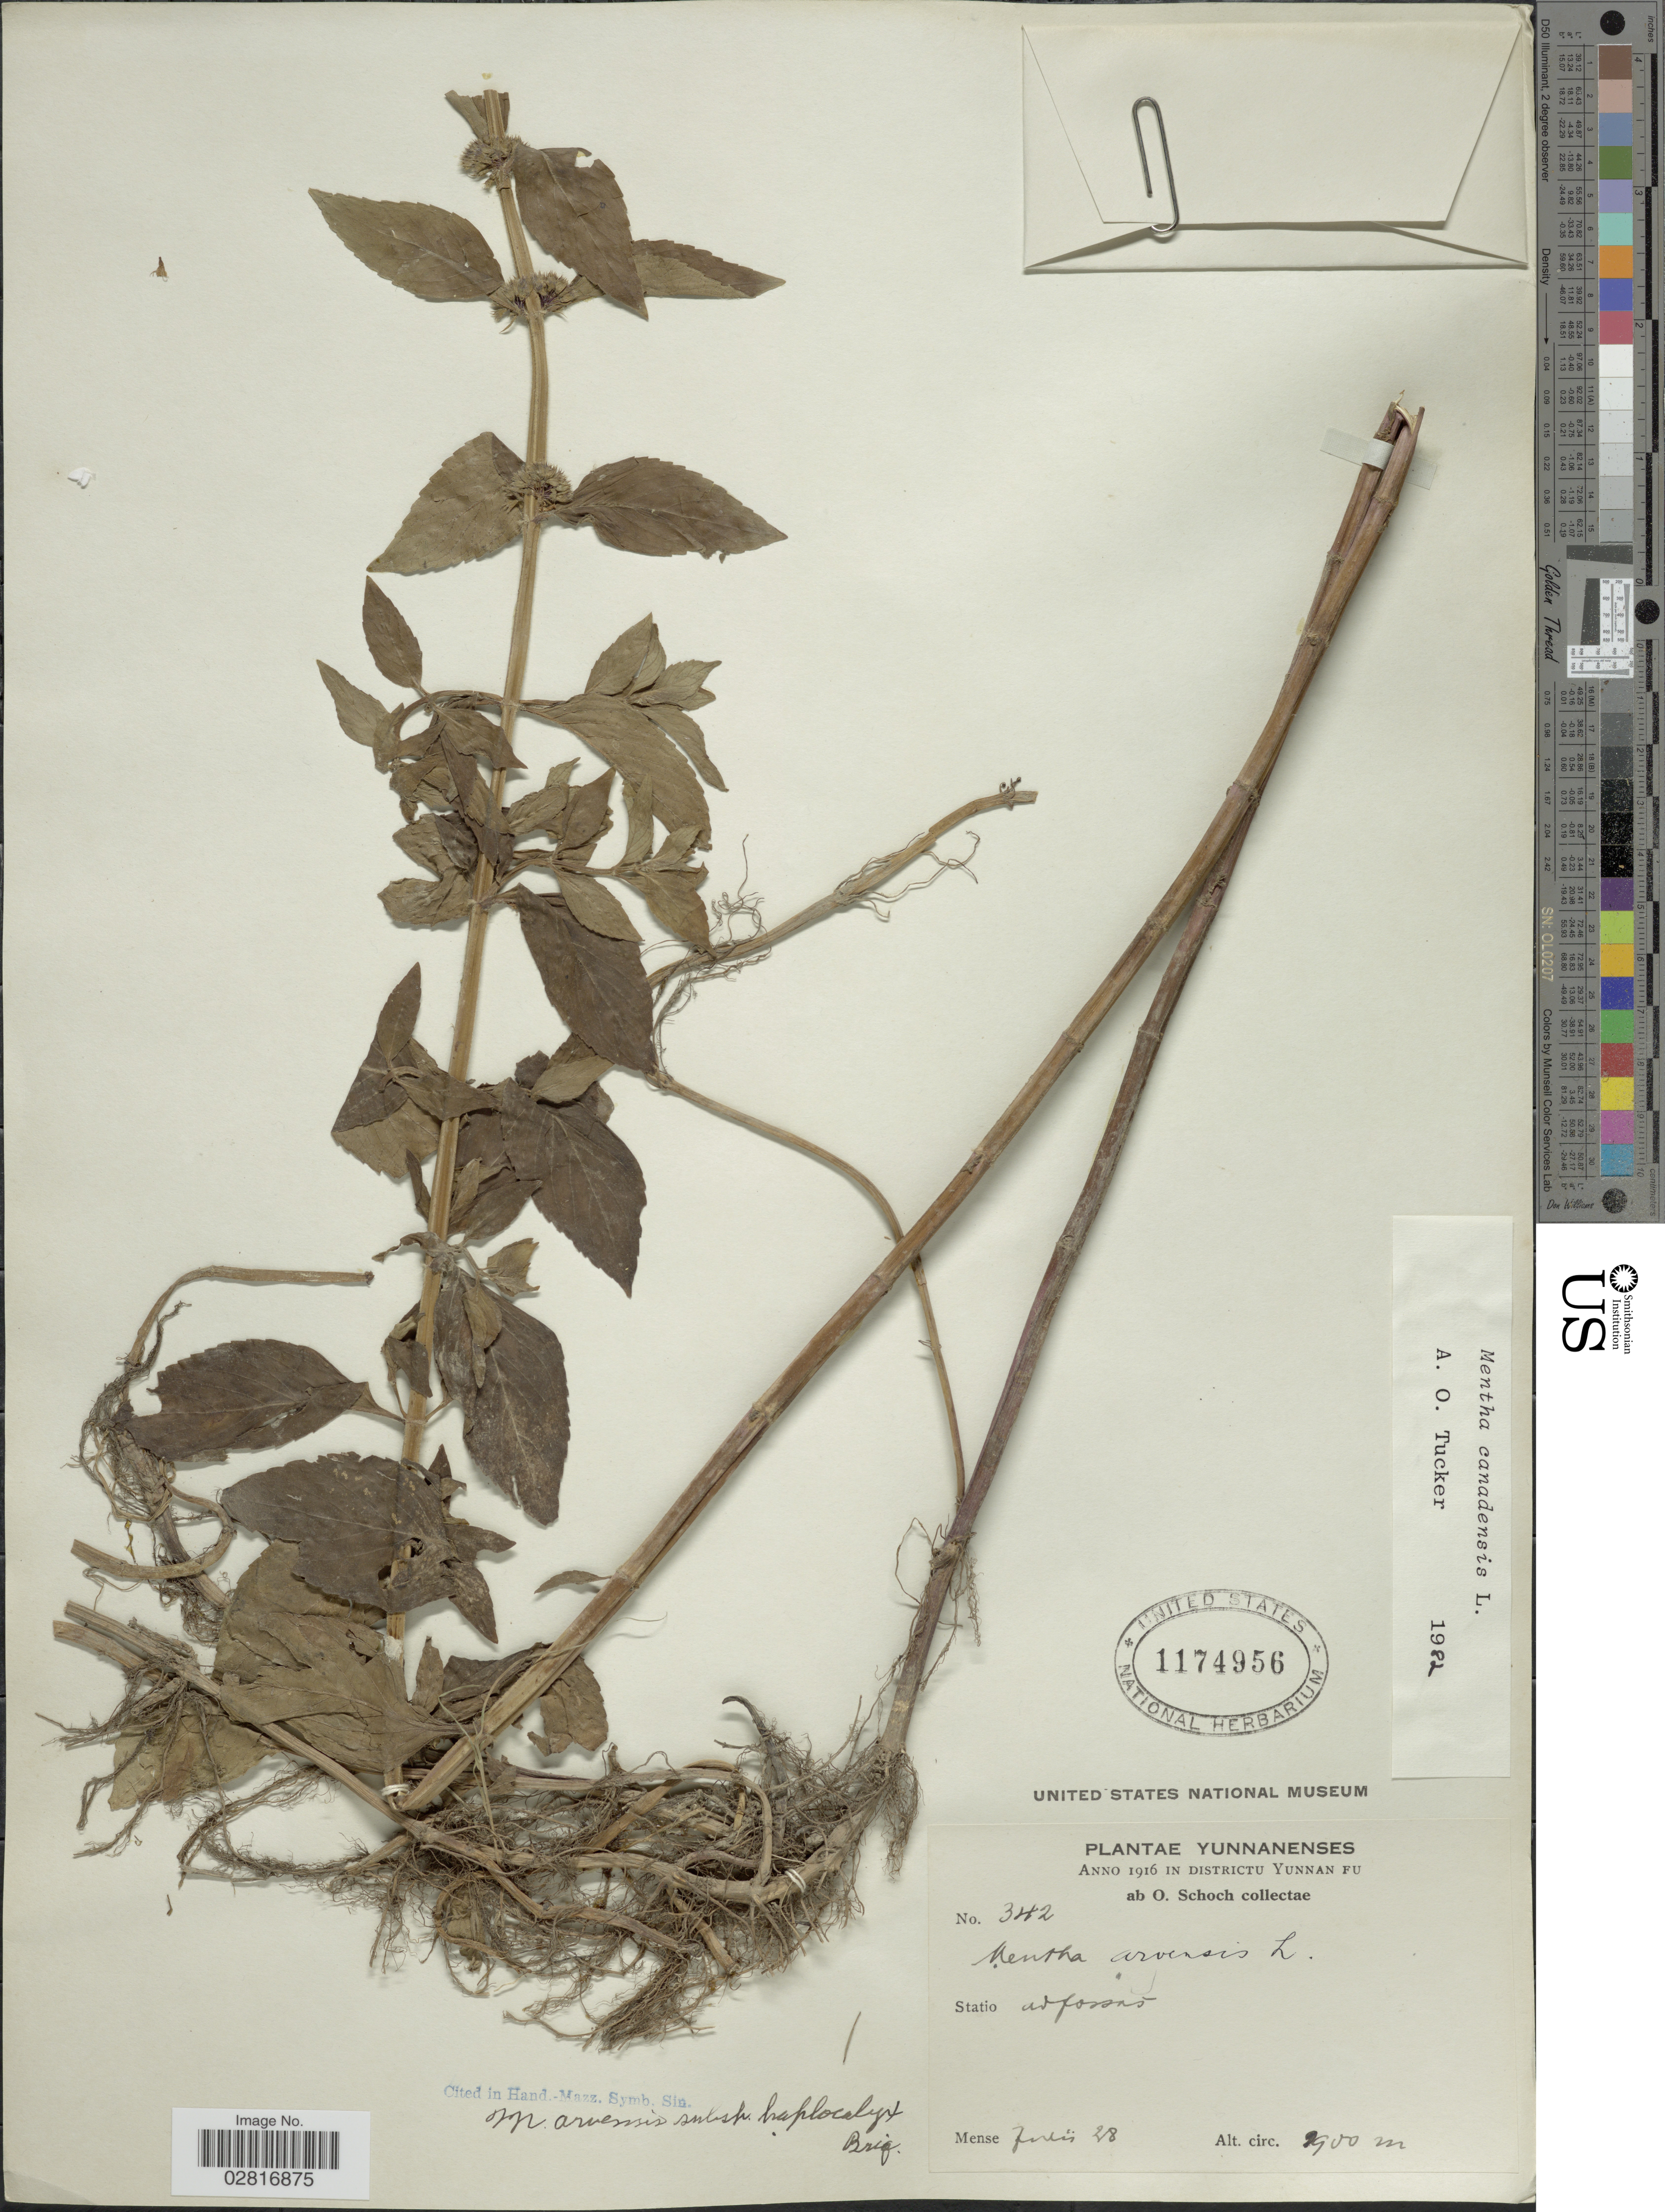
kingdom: Plantae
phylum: Tracheophyta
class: Magnoliopsida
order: Lamiales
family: Lamiaceae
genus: Mentha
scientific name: Mentha canadensis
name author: L.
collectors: O. Schoch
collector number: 342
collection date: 1916-06-28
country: China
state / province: Yunnan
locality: Yunnanenses, In Districtu Yunnan Fu, Statio adfossas [interpreted].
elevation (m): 2900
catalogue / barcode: US 1174956